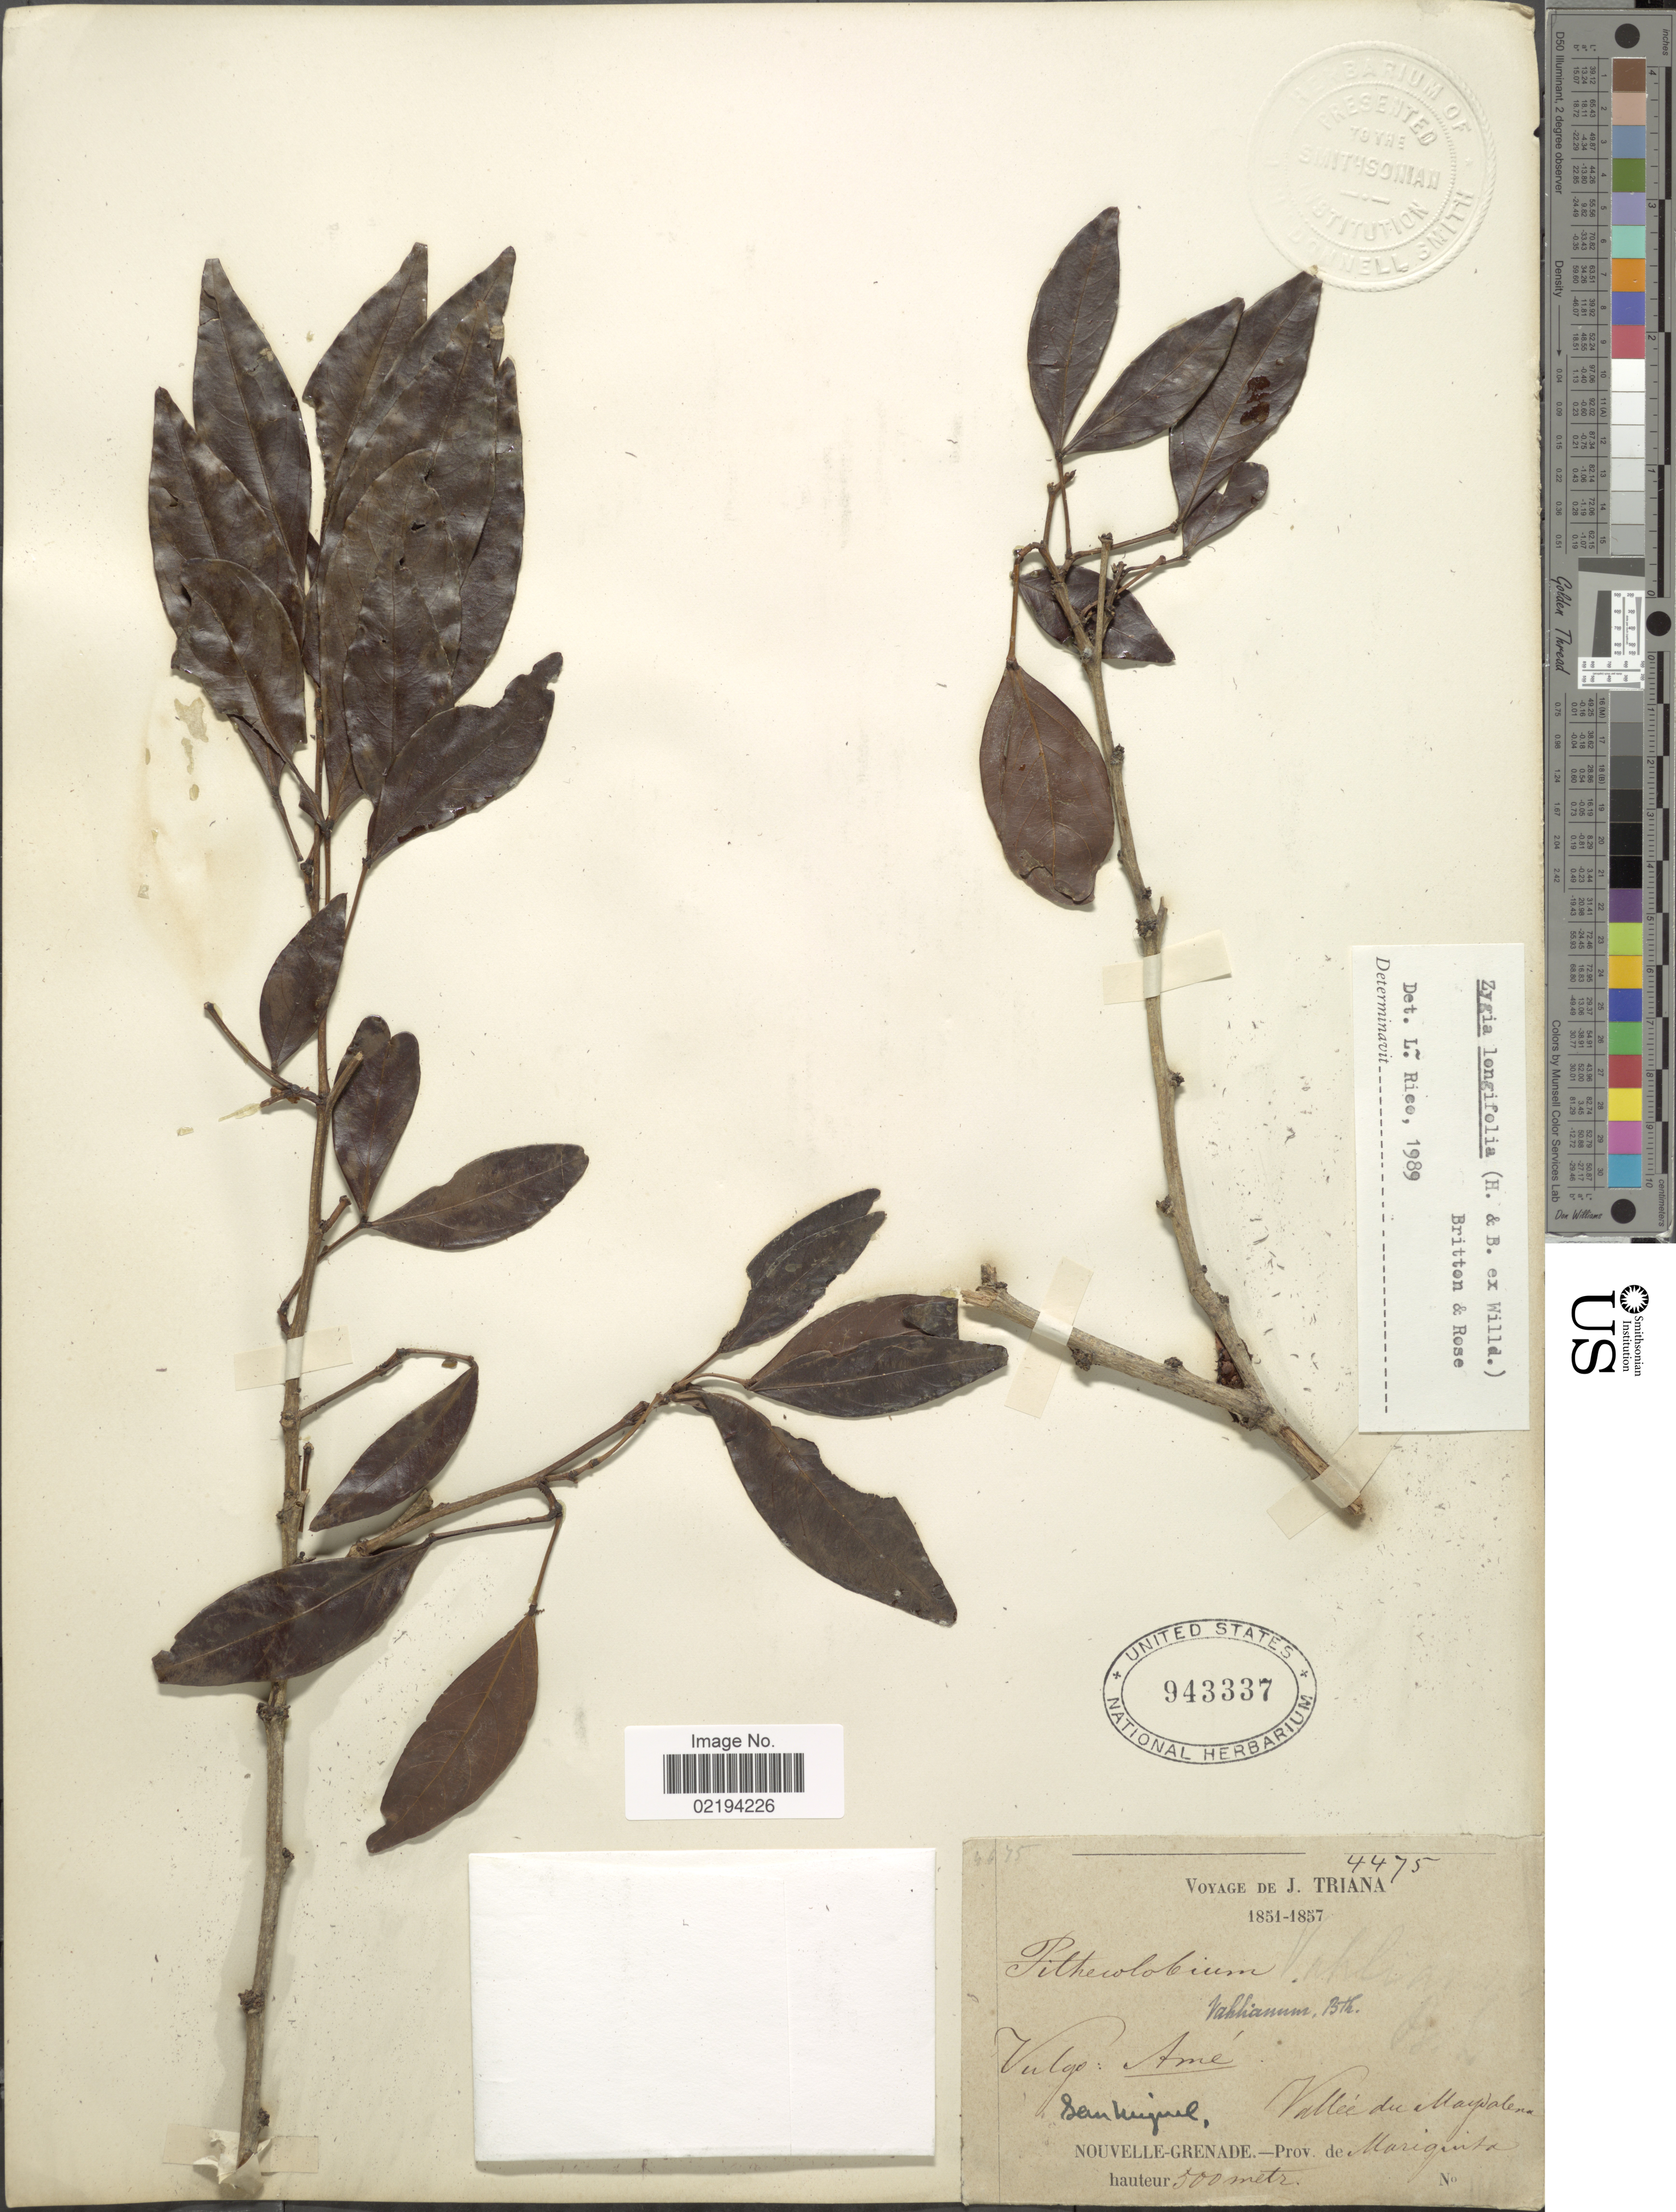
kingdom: Plantae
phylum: Tracheophyta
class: Magnoliopsida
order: Fabales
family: Fabaceae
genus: Zygia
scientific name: Zygia longifolia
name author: (Willd.) Britton & Rose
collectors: J. Triana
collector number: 4475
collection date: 1851/1857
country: Colombia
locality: Vulgo: Ame, San Miguel, Vallee du Magdalena, Nouvelle-Grenade., Prov. de Mariquita.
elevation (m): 500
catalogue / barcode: US 943337